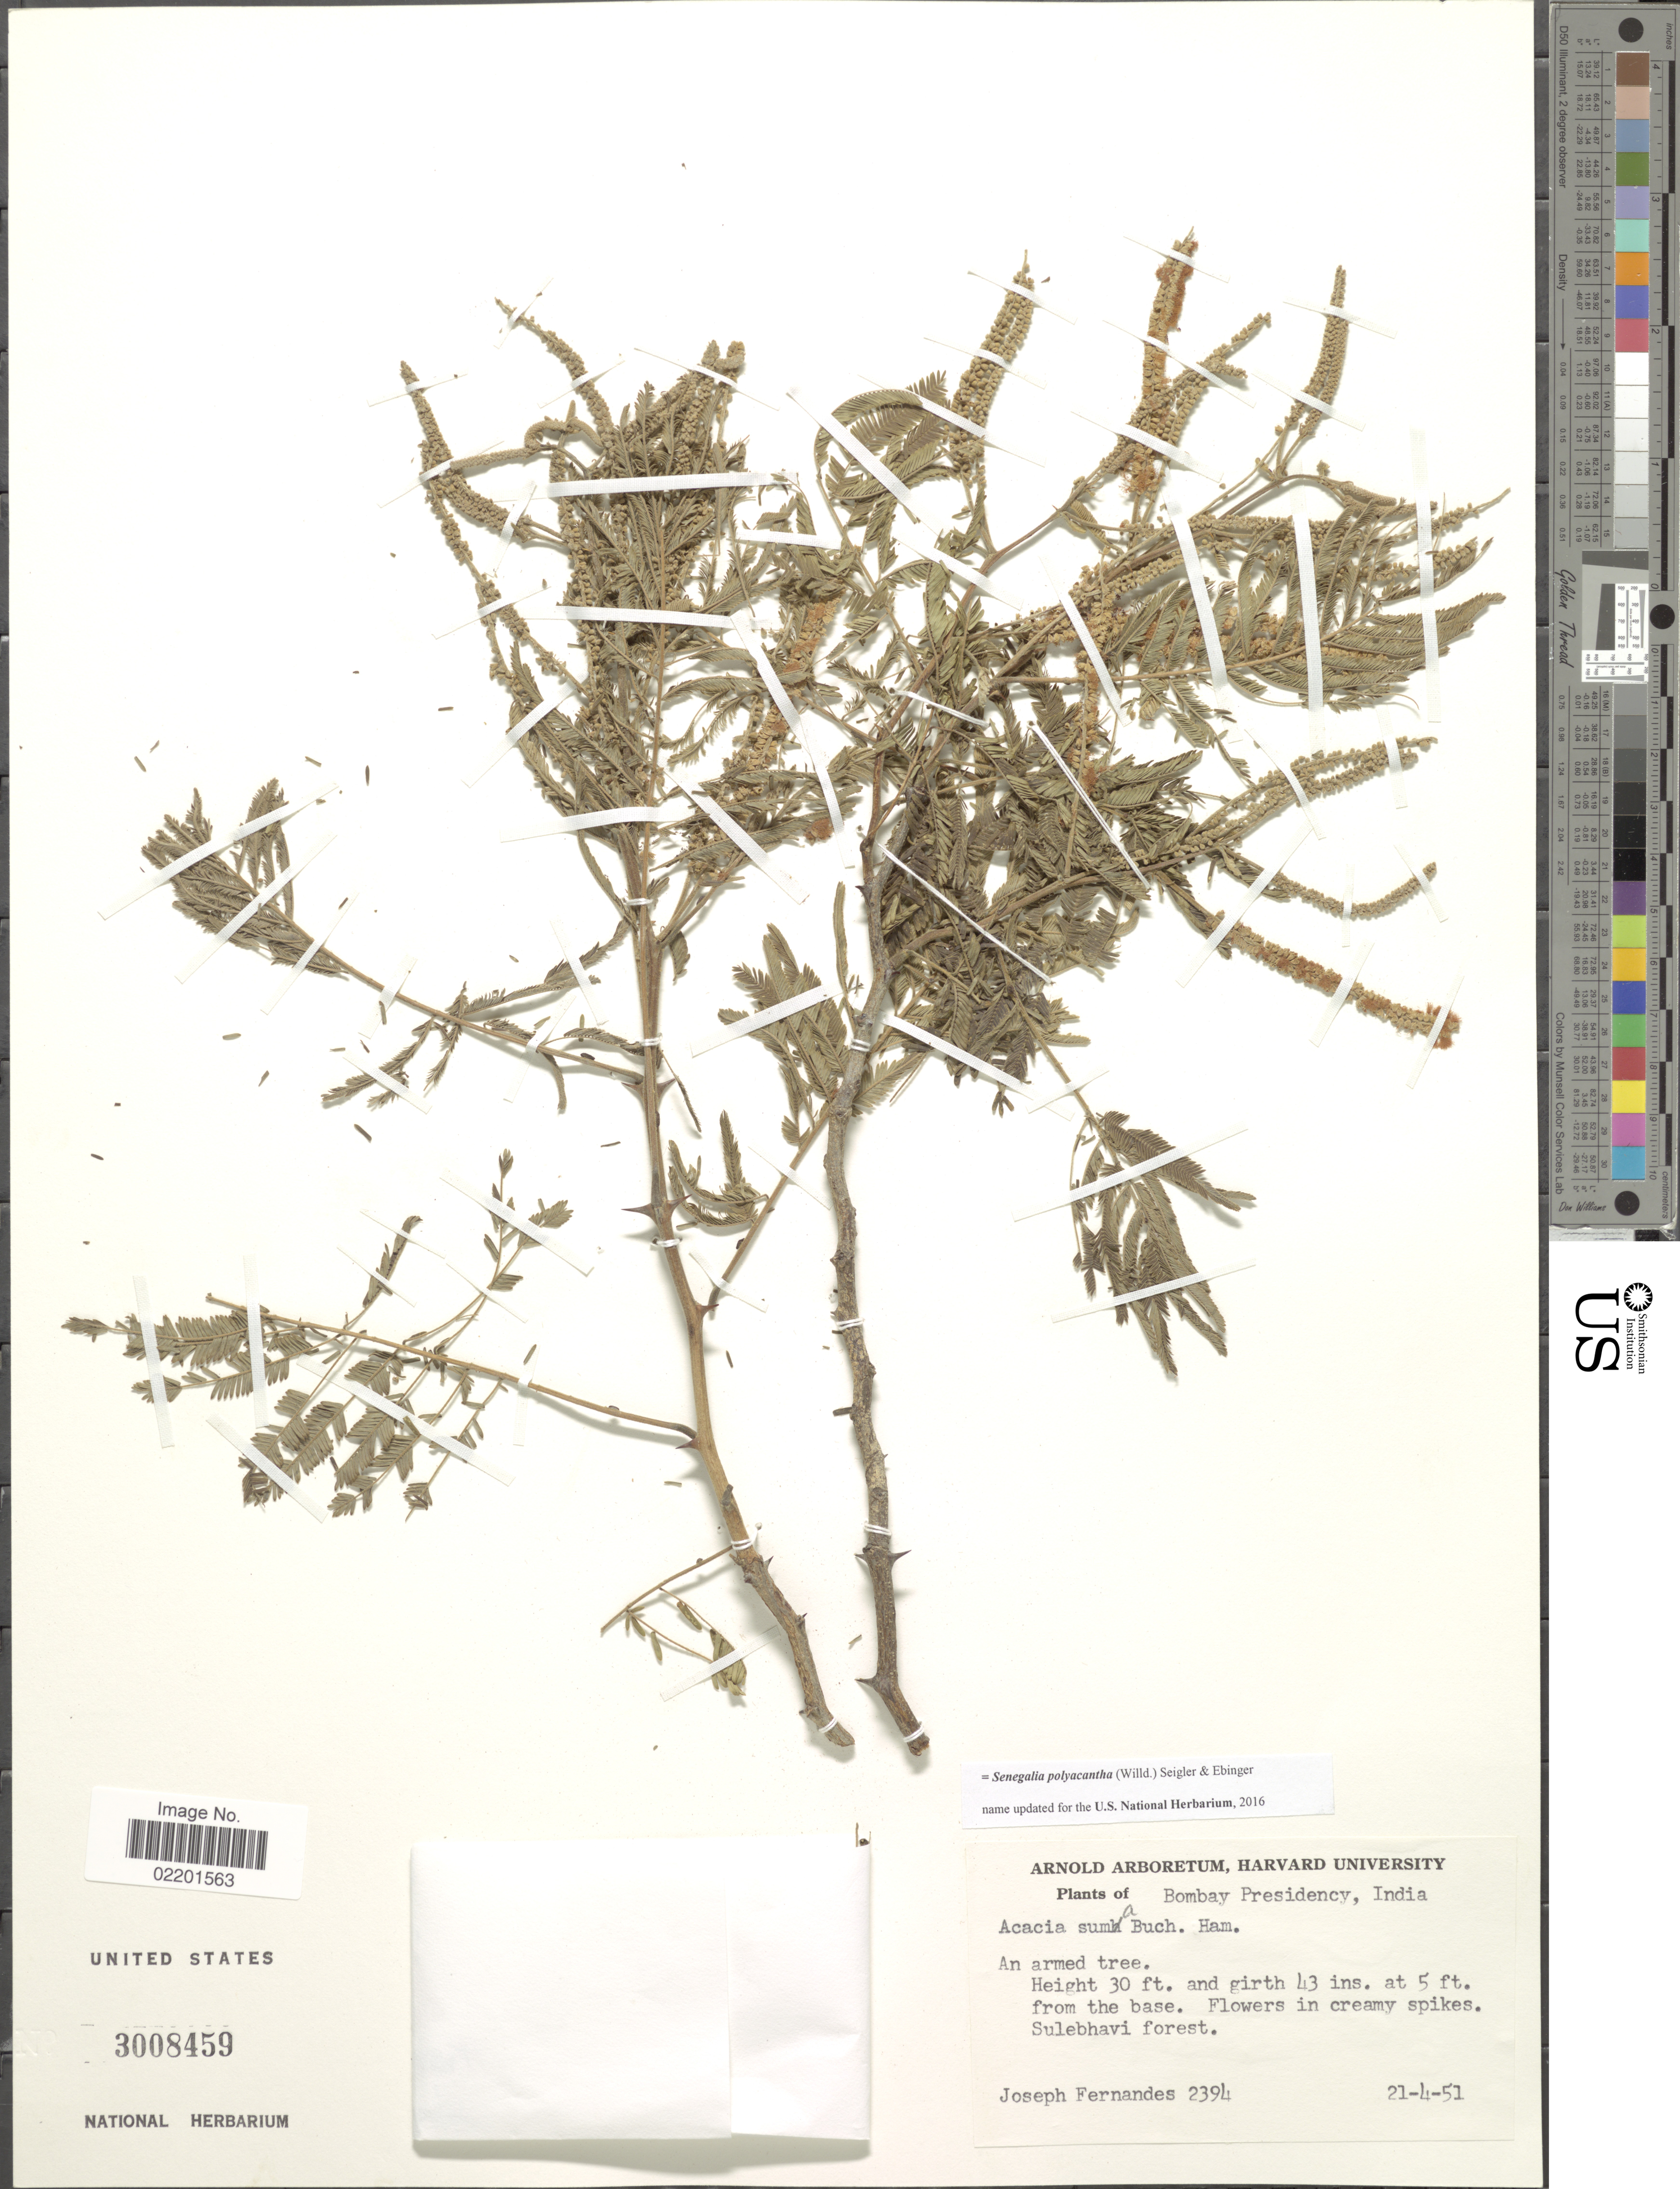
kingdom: Plantae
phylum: Tracheophyta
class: Magnoliopsida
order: Fabales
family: Fabaceae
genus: Senegalia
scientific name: Senegalia polyacantha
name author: (Willd.) Seigler & Ebinger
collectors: J. Fernandes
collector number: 2394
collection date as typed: Transcribed d/m/y: 21/4/51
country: India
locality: Bombay Presidency,India. Sulebhavi forest.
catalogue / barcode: US 3008459